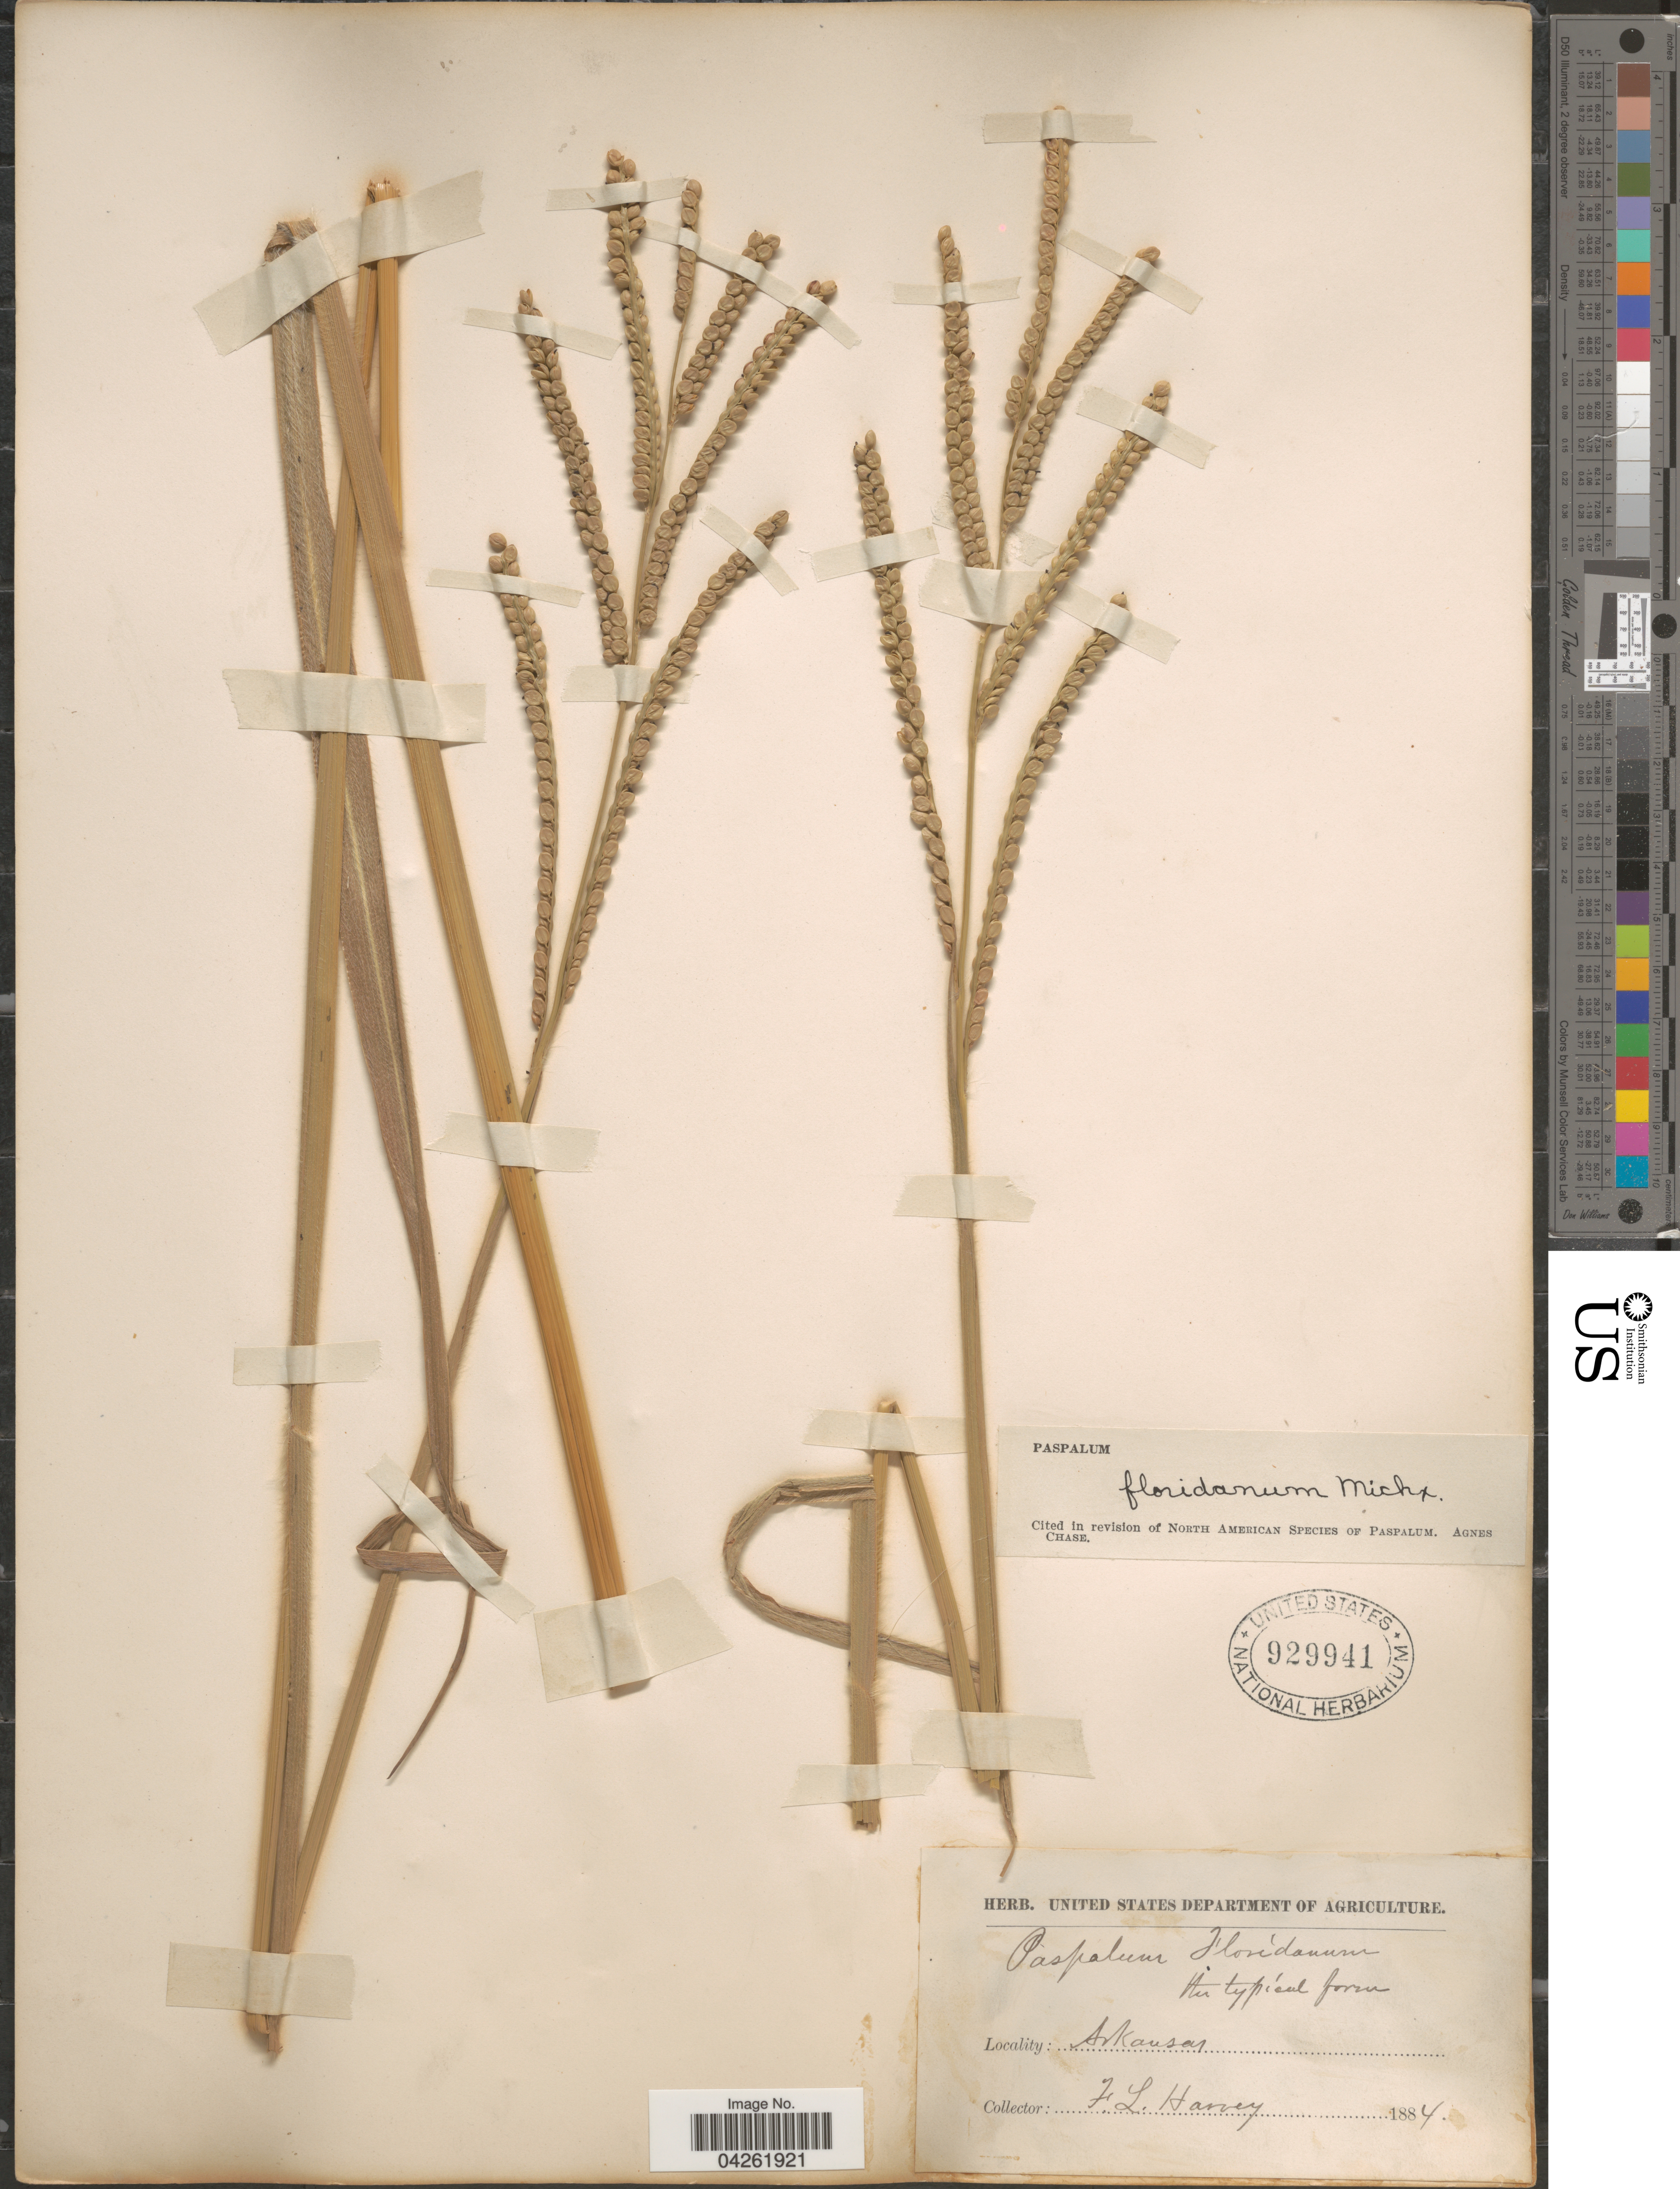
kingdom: Plantae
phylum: Tracheophyta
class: Liliopsida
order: Poales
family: Poaceae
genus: Paspalum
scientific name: Paspalum floridanum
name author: Michx.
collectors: F. L. Harvey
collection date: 1884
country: United States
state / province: Arkansas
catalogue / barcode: US 929941